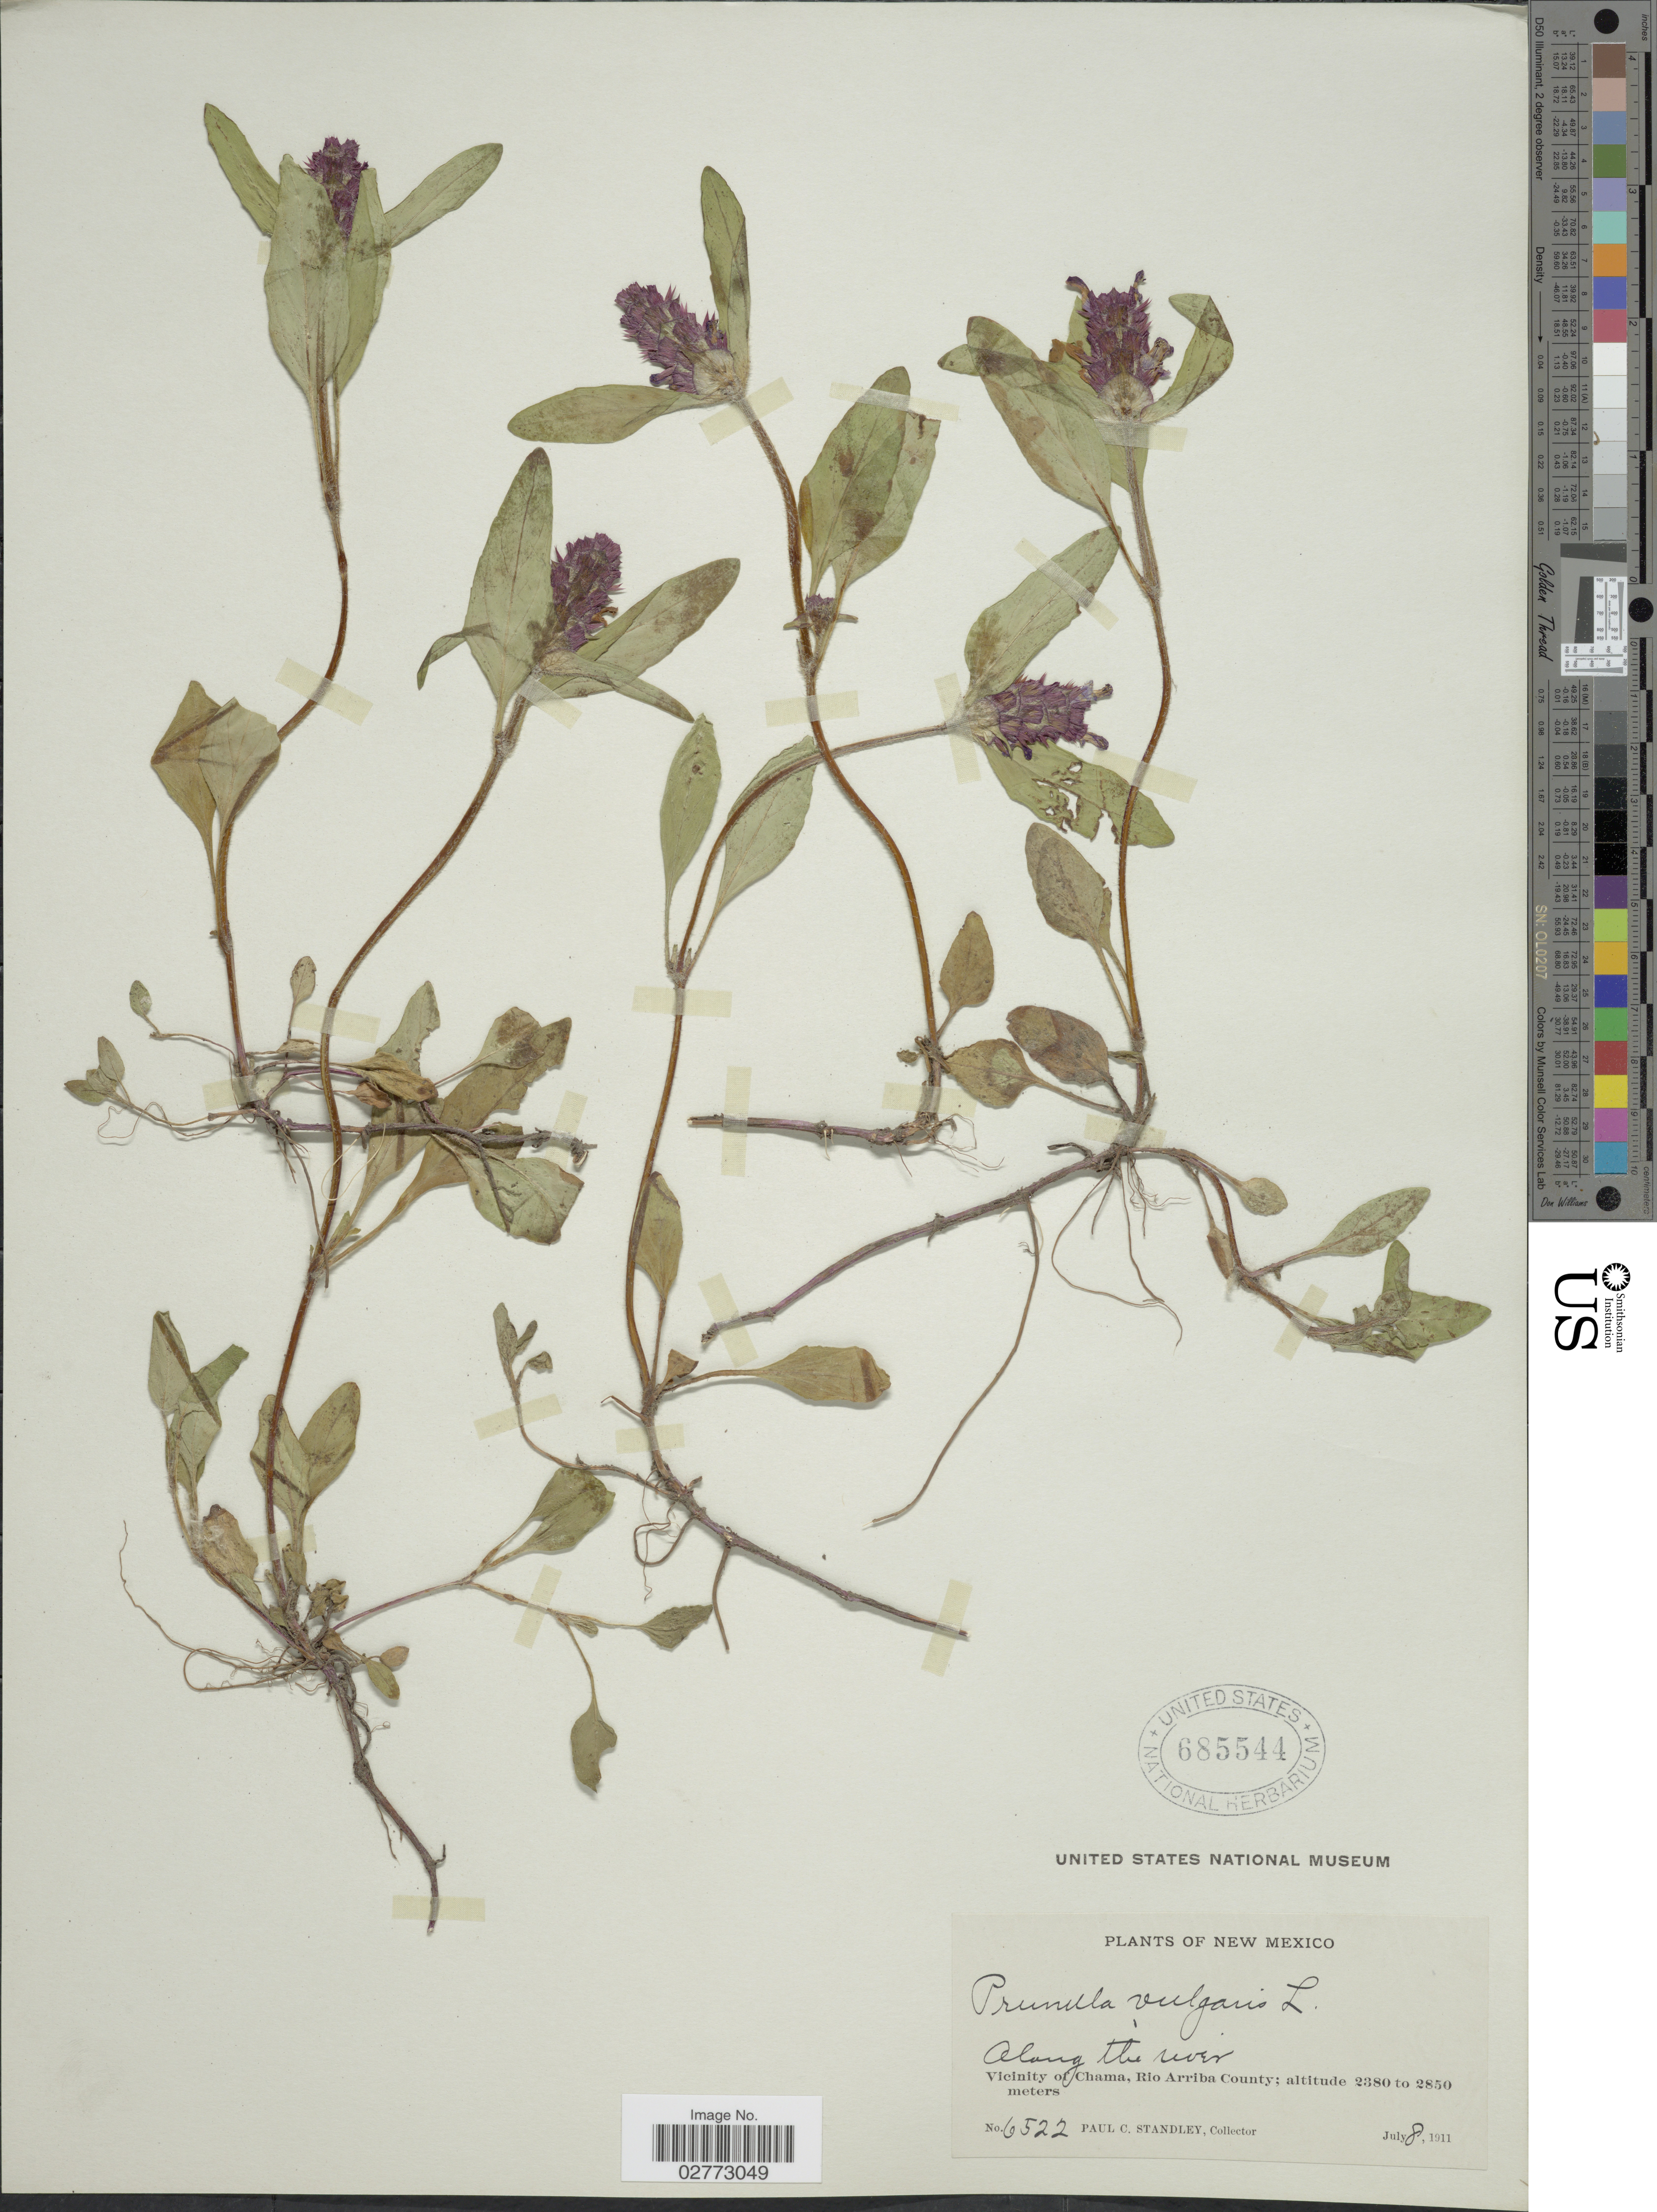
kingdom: Plantae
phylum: Tracheophyta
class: Magnoliopsida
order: Lamiales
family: Lamiaceae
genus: Prunella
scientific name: Prunella vulgaris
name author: L.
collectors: P. C. Standley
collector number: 6522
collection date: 1911-07-08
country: United States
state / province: New Mexico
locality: Along the river. Vicinity of Chama, Rio Arriba County.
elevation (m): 2380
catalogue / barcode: US 685544